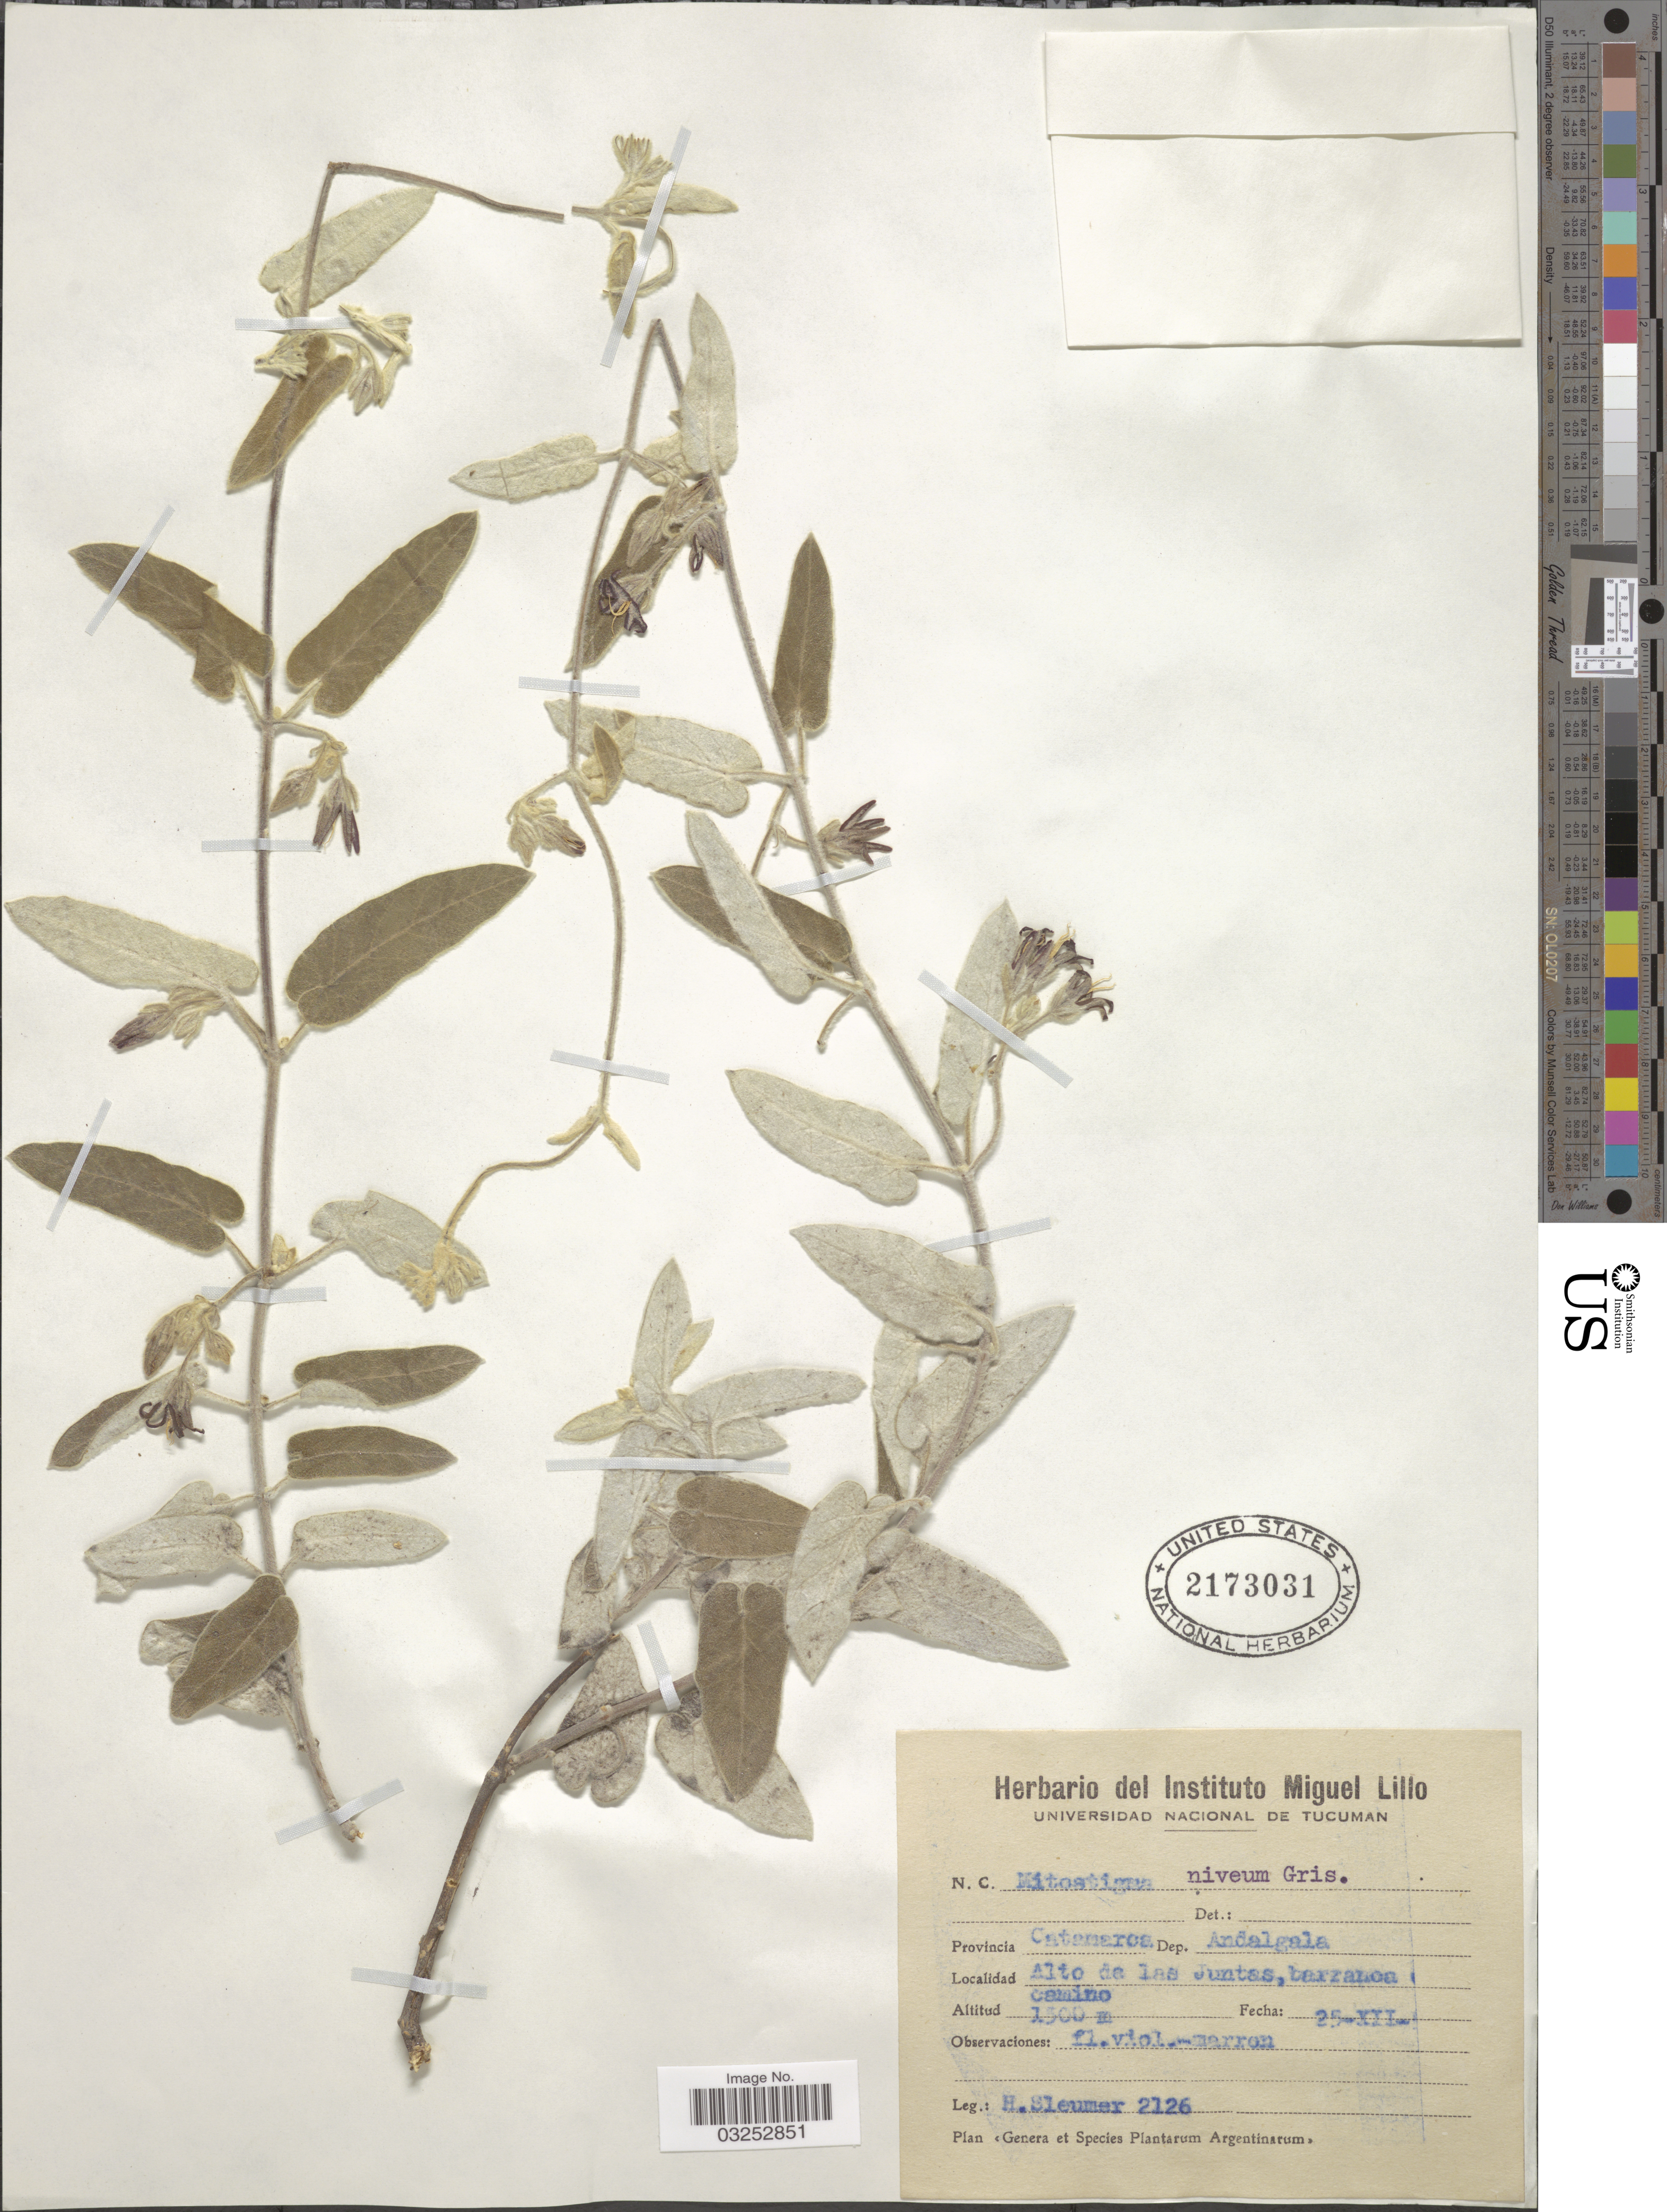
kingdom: Plantae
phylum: Tracheophyta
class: Magnoliopsida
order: Gentianales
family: Apocynaceae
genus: Mitostigma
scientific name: Mitostigma niveum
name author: (Griseb.) Griseb.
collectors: H. O. Sleumer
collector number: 2126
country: Argentina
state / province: Catamarca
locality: Provincia Catamarca, Dep. Andalgala, Alto de las Juntas, barranca [illegible text] camino.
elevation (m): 1500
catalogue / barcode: US 2173031